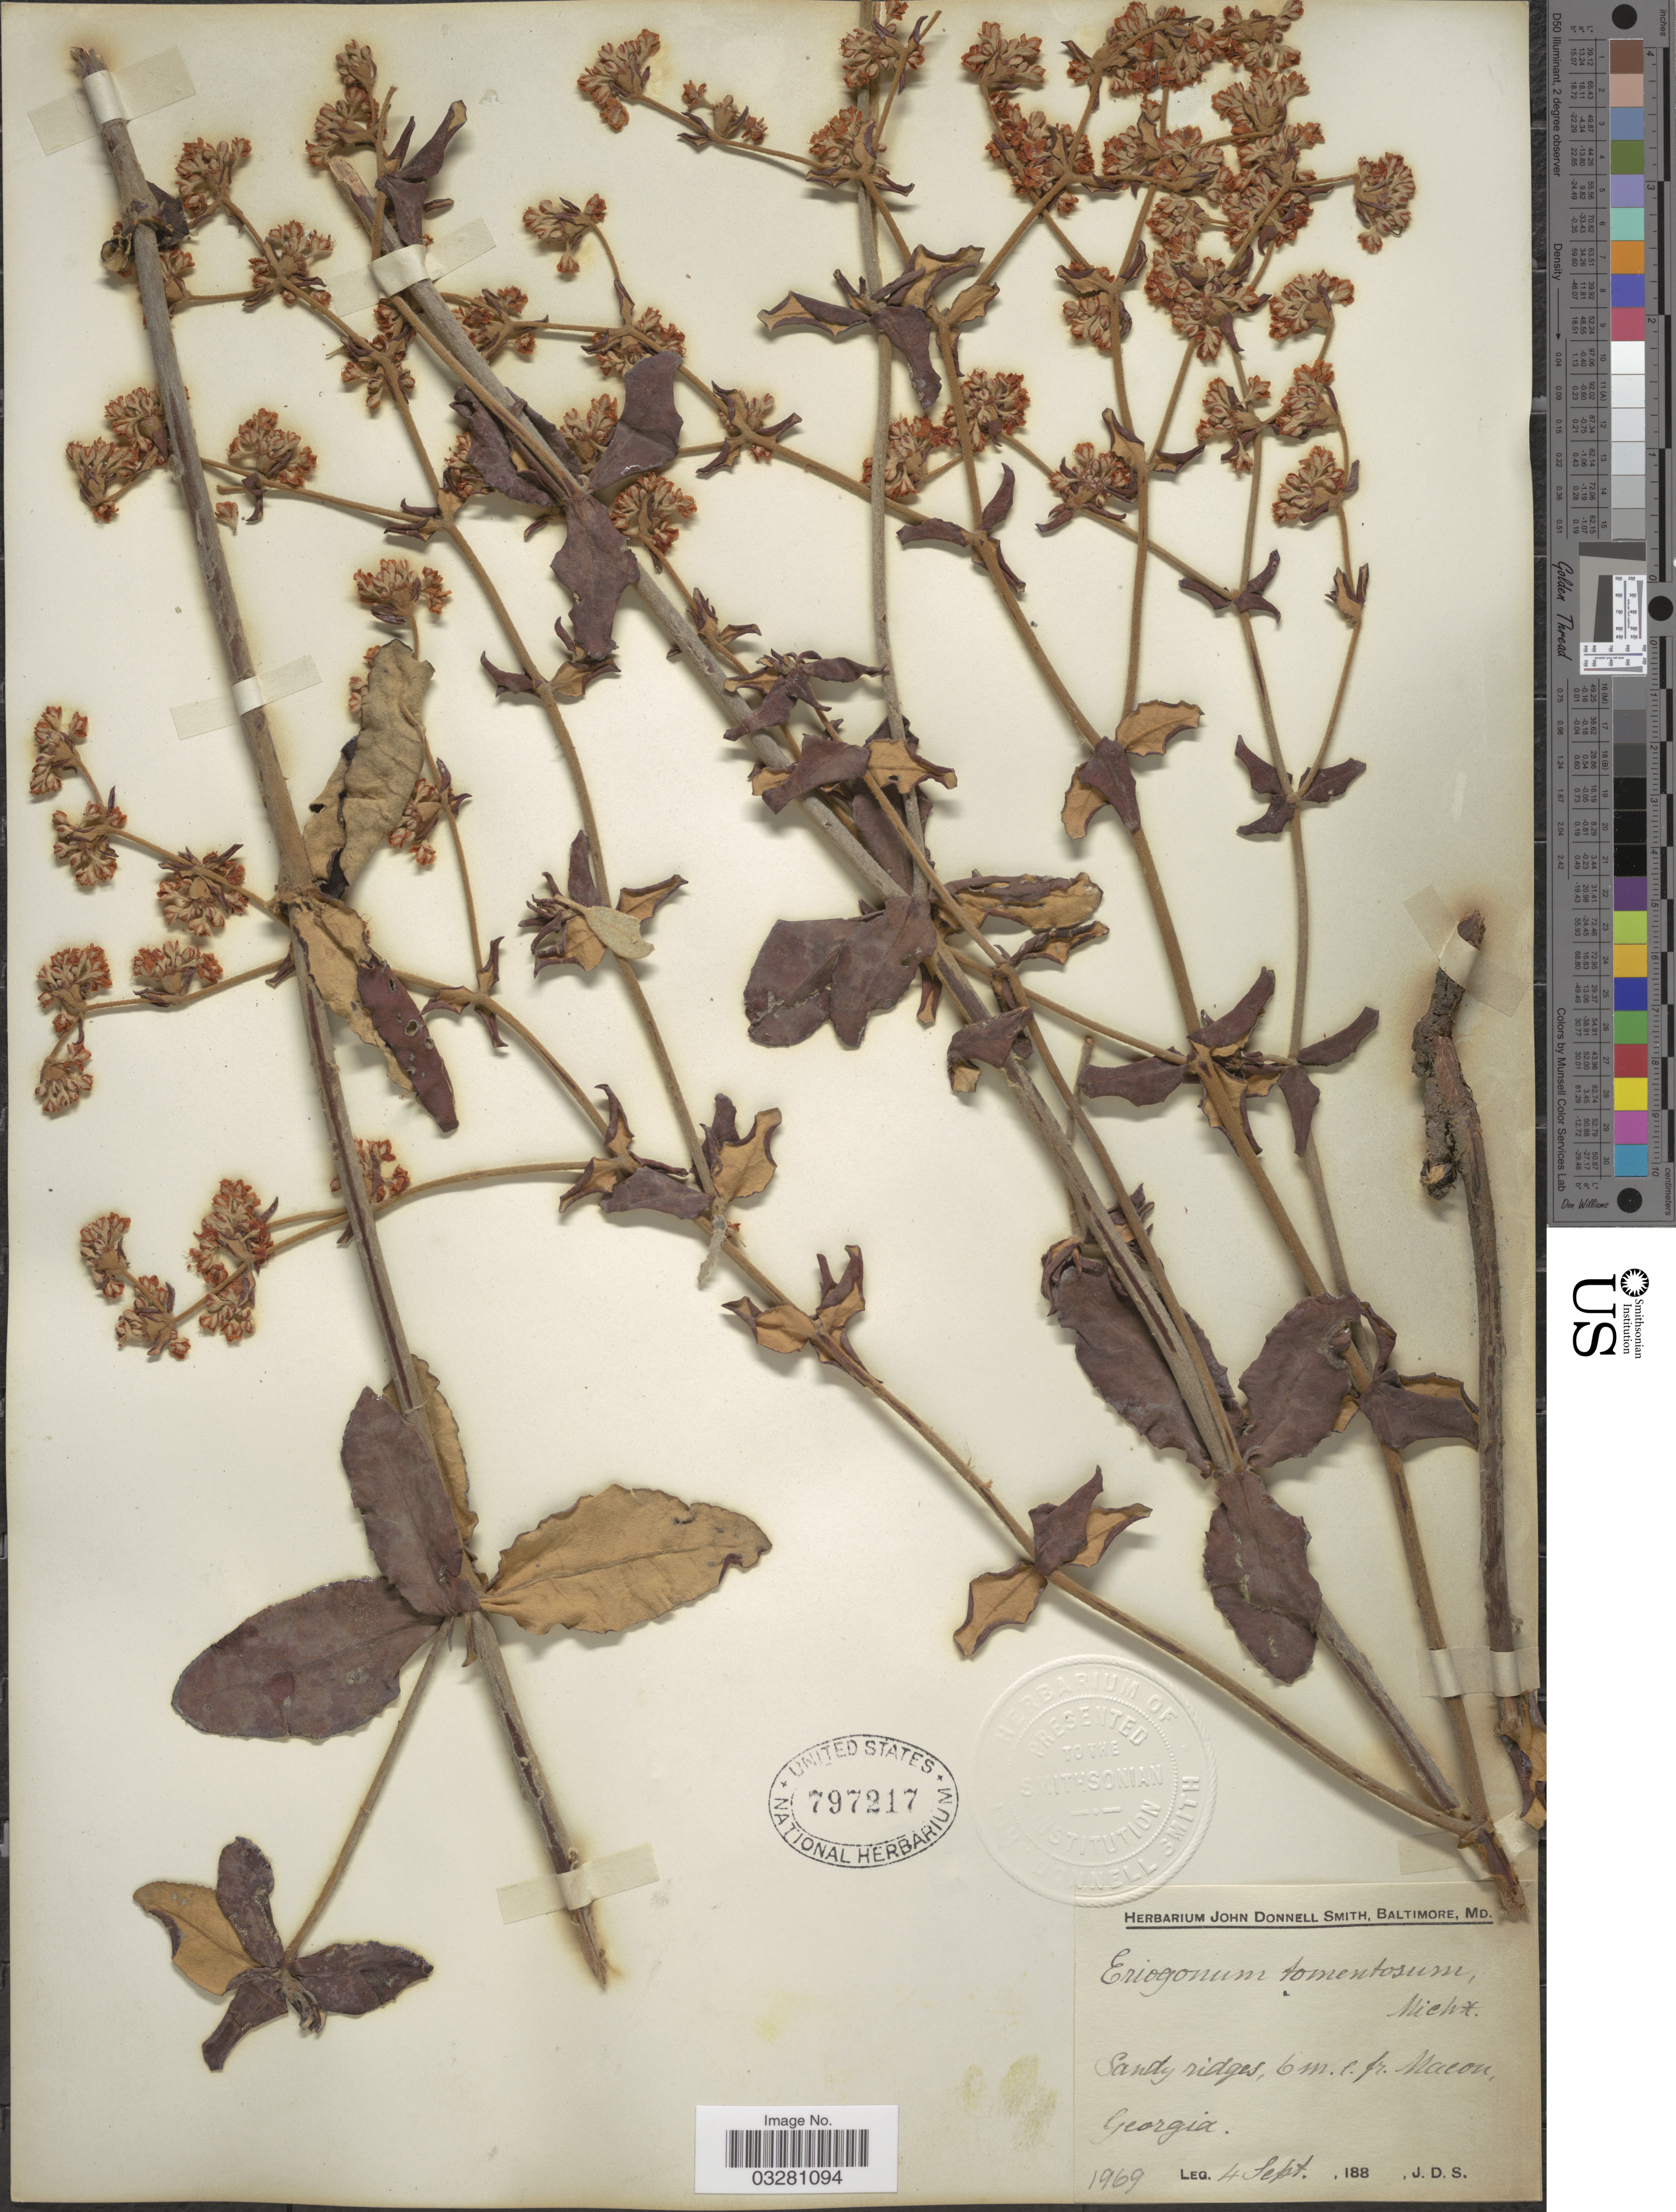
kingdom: Plantae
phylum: Tracheophyta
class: Magnoliopsida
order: Caryophyllales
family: Polygonaceae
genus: Eriogonum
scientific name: Eriogonum tomentosum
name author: Michx.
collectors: J. Donnell Smith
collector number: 1969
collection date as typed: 4 Sept. 188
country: United States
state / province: Georgia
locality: Sandy ridges, 6 m. e. fr. Macon.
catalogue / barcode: US 797217